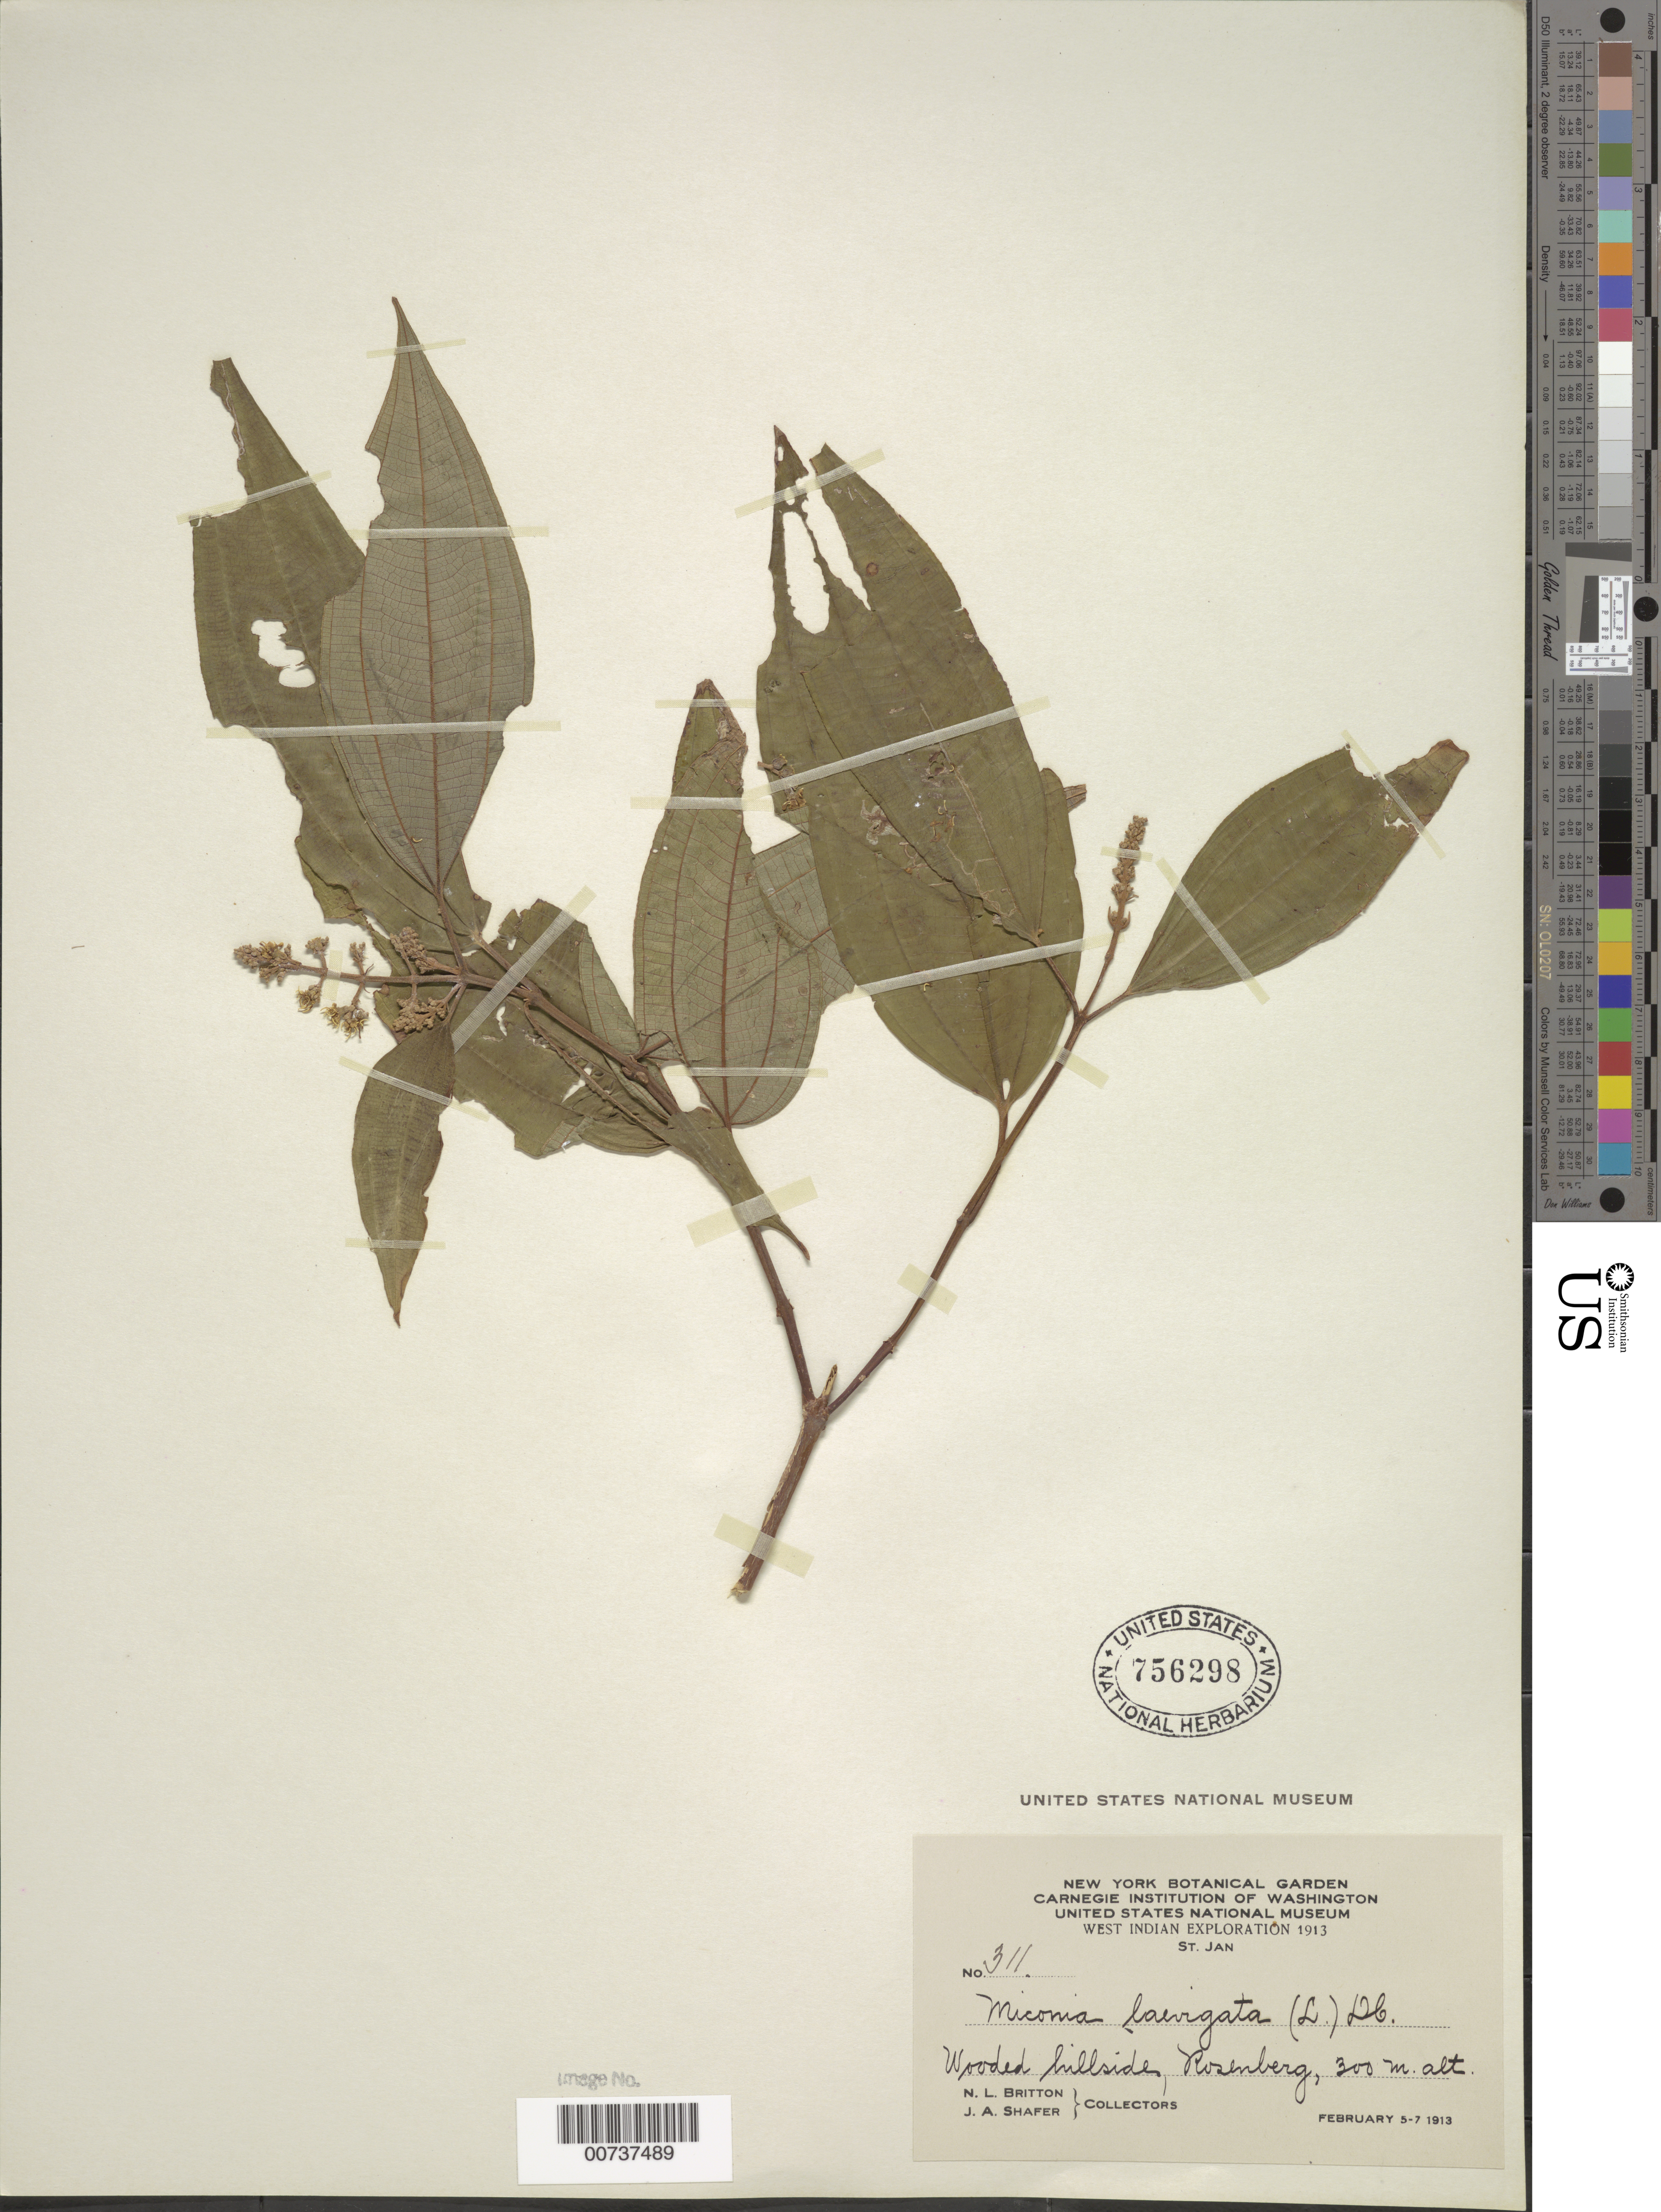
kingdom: Plantae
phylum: Tracheophyta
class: Magnoliopsida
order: Myrtales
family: Melastomataceae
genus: Miconia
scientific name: Miconia laevigata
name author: (L.) D. Don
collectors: N. Britton & J. A. Shafer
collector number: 311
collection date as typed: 05 Feb 1913 to 07 Feb 1913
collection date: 1913-02-05/1913-02-07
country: U.S. Virgin Islands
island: St. John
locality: Rosenberg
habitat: Wooded hillside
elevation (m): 300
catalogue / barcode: US 756298